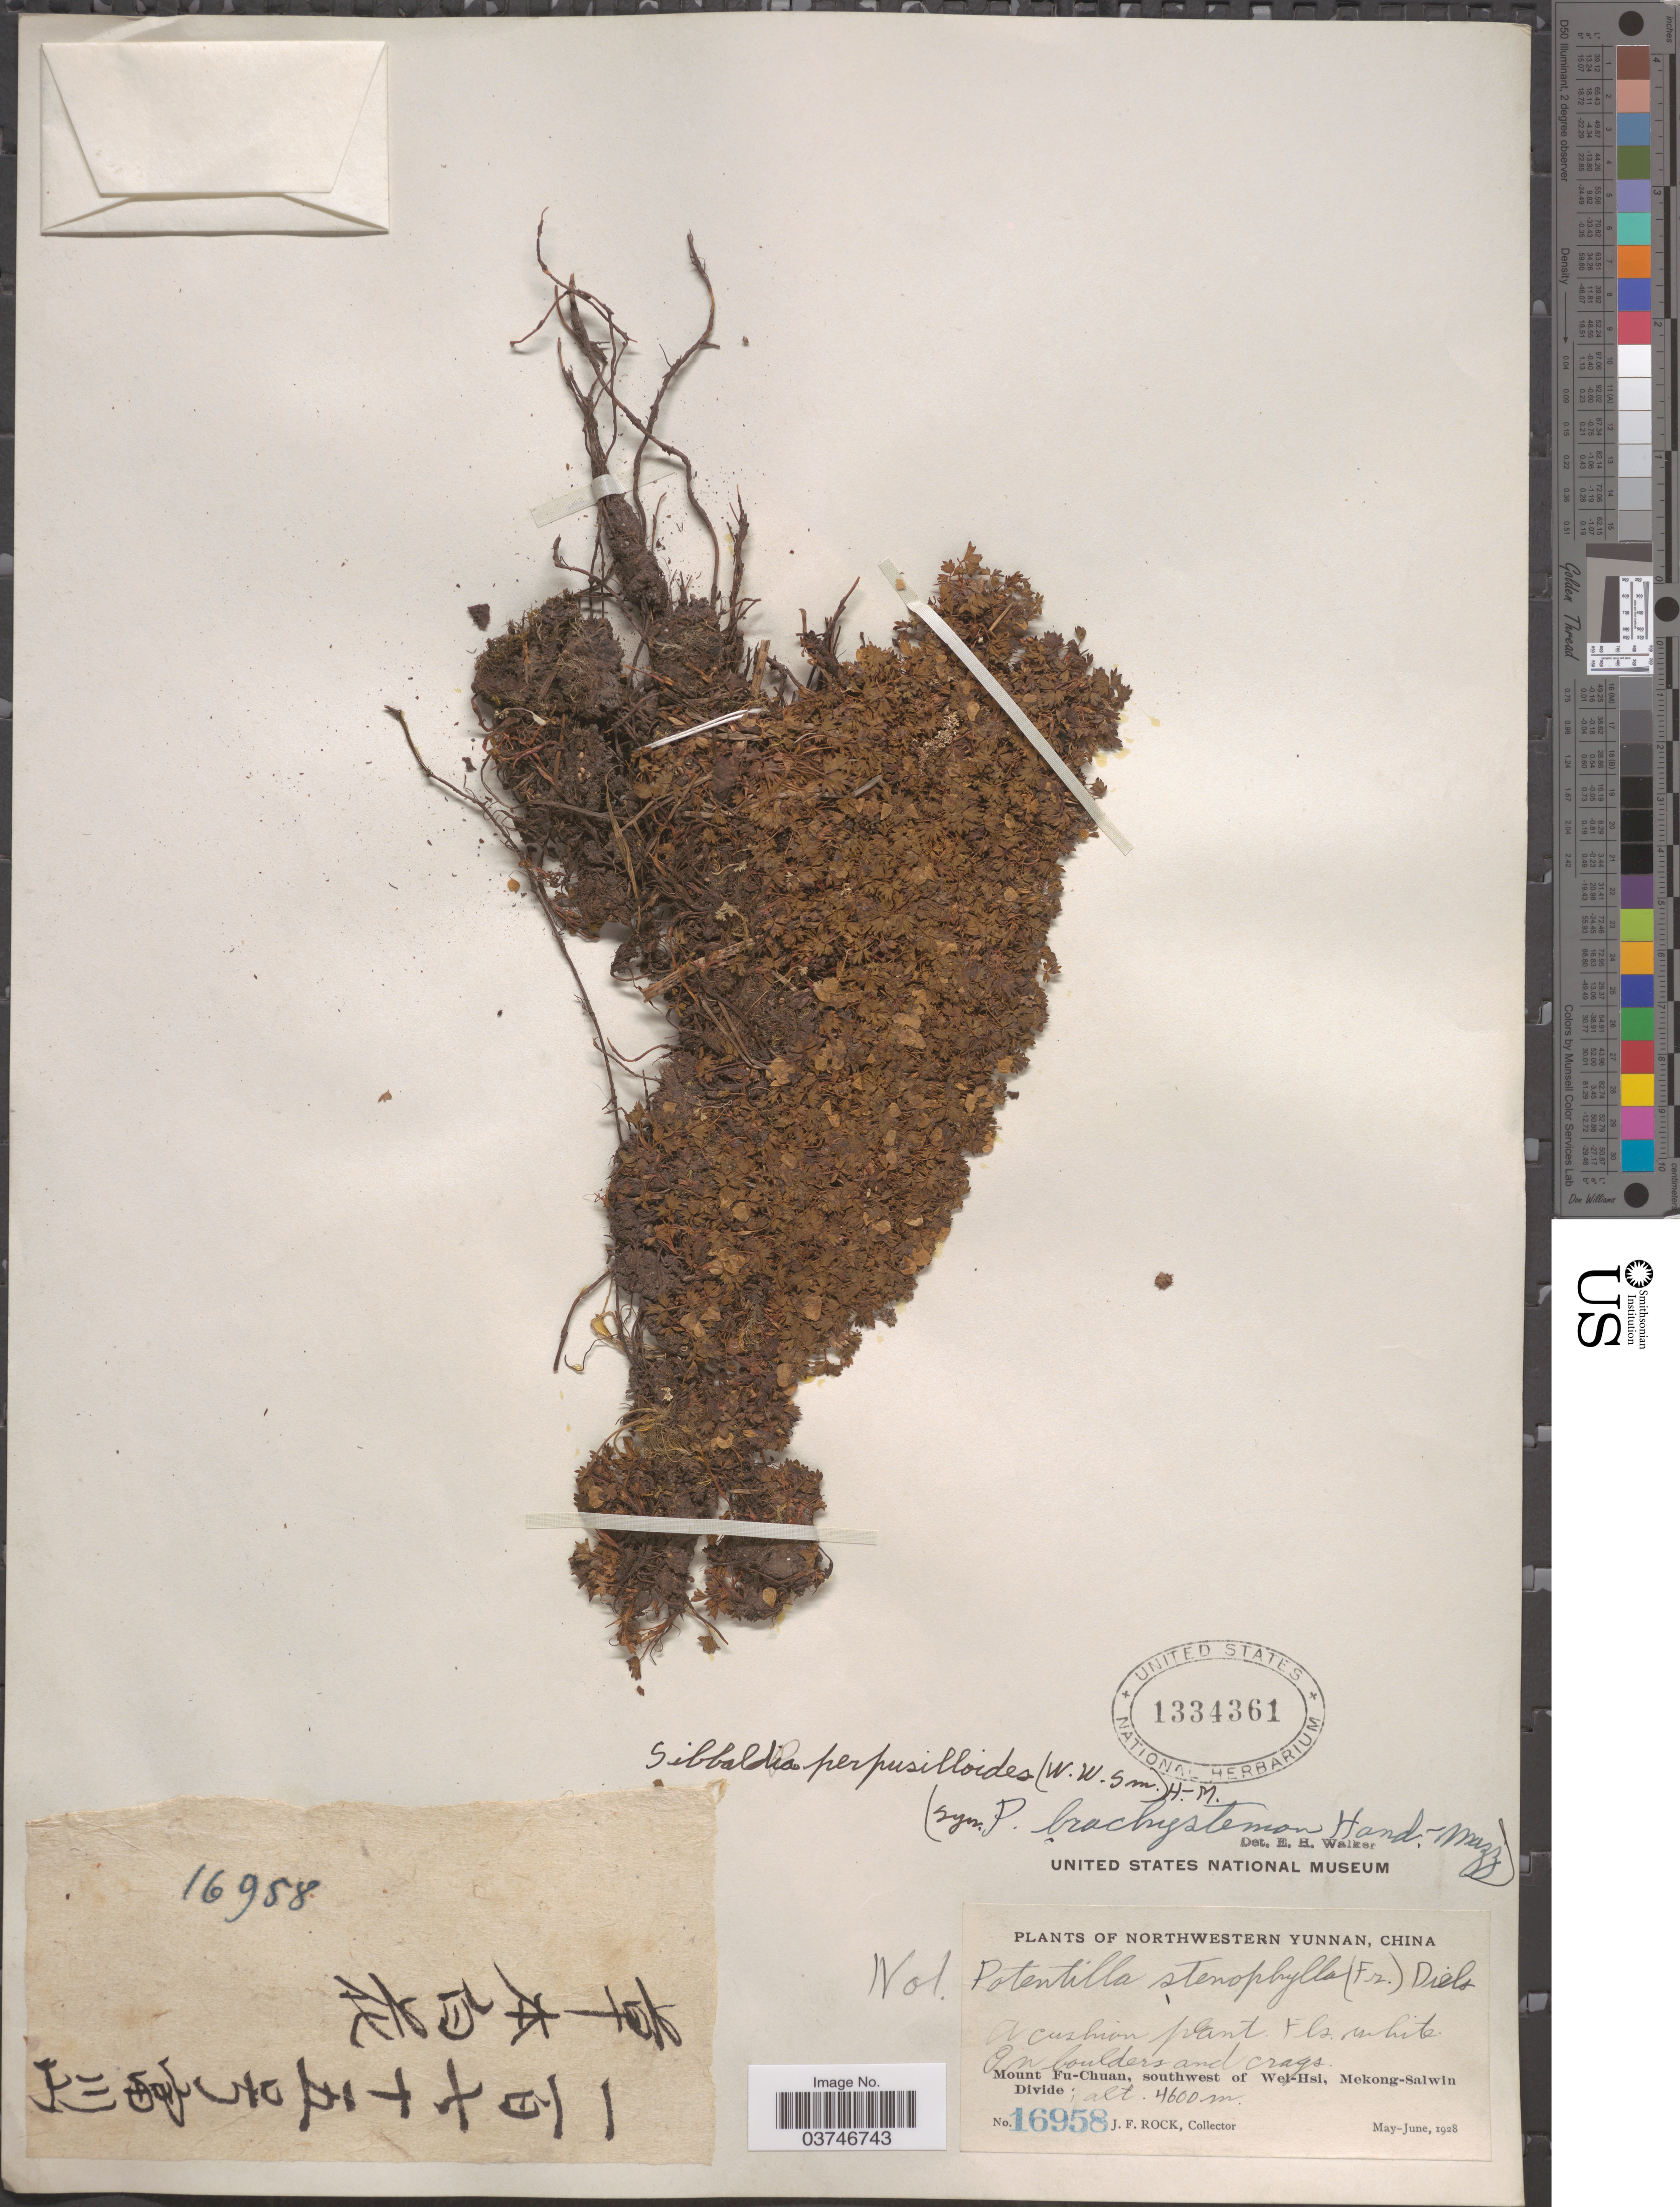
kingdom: Plantae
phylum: Tracheophyta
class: Magnoliopsida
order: Rosales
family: Rosaceae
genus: Chamaecallis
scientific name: Chamaecallis perpusilloides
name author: (W.W. Sm.) Smedmark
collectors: J. Rock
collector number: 16958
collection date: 1928-05/1928-06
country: China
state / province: Yunnan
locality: Northwestern Yunnan. Mount Fu-Chuan, southwest of Wei-Hsi, Mekong-Salwin Divide.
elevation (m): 4600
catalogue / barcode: US 1334361